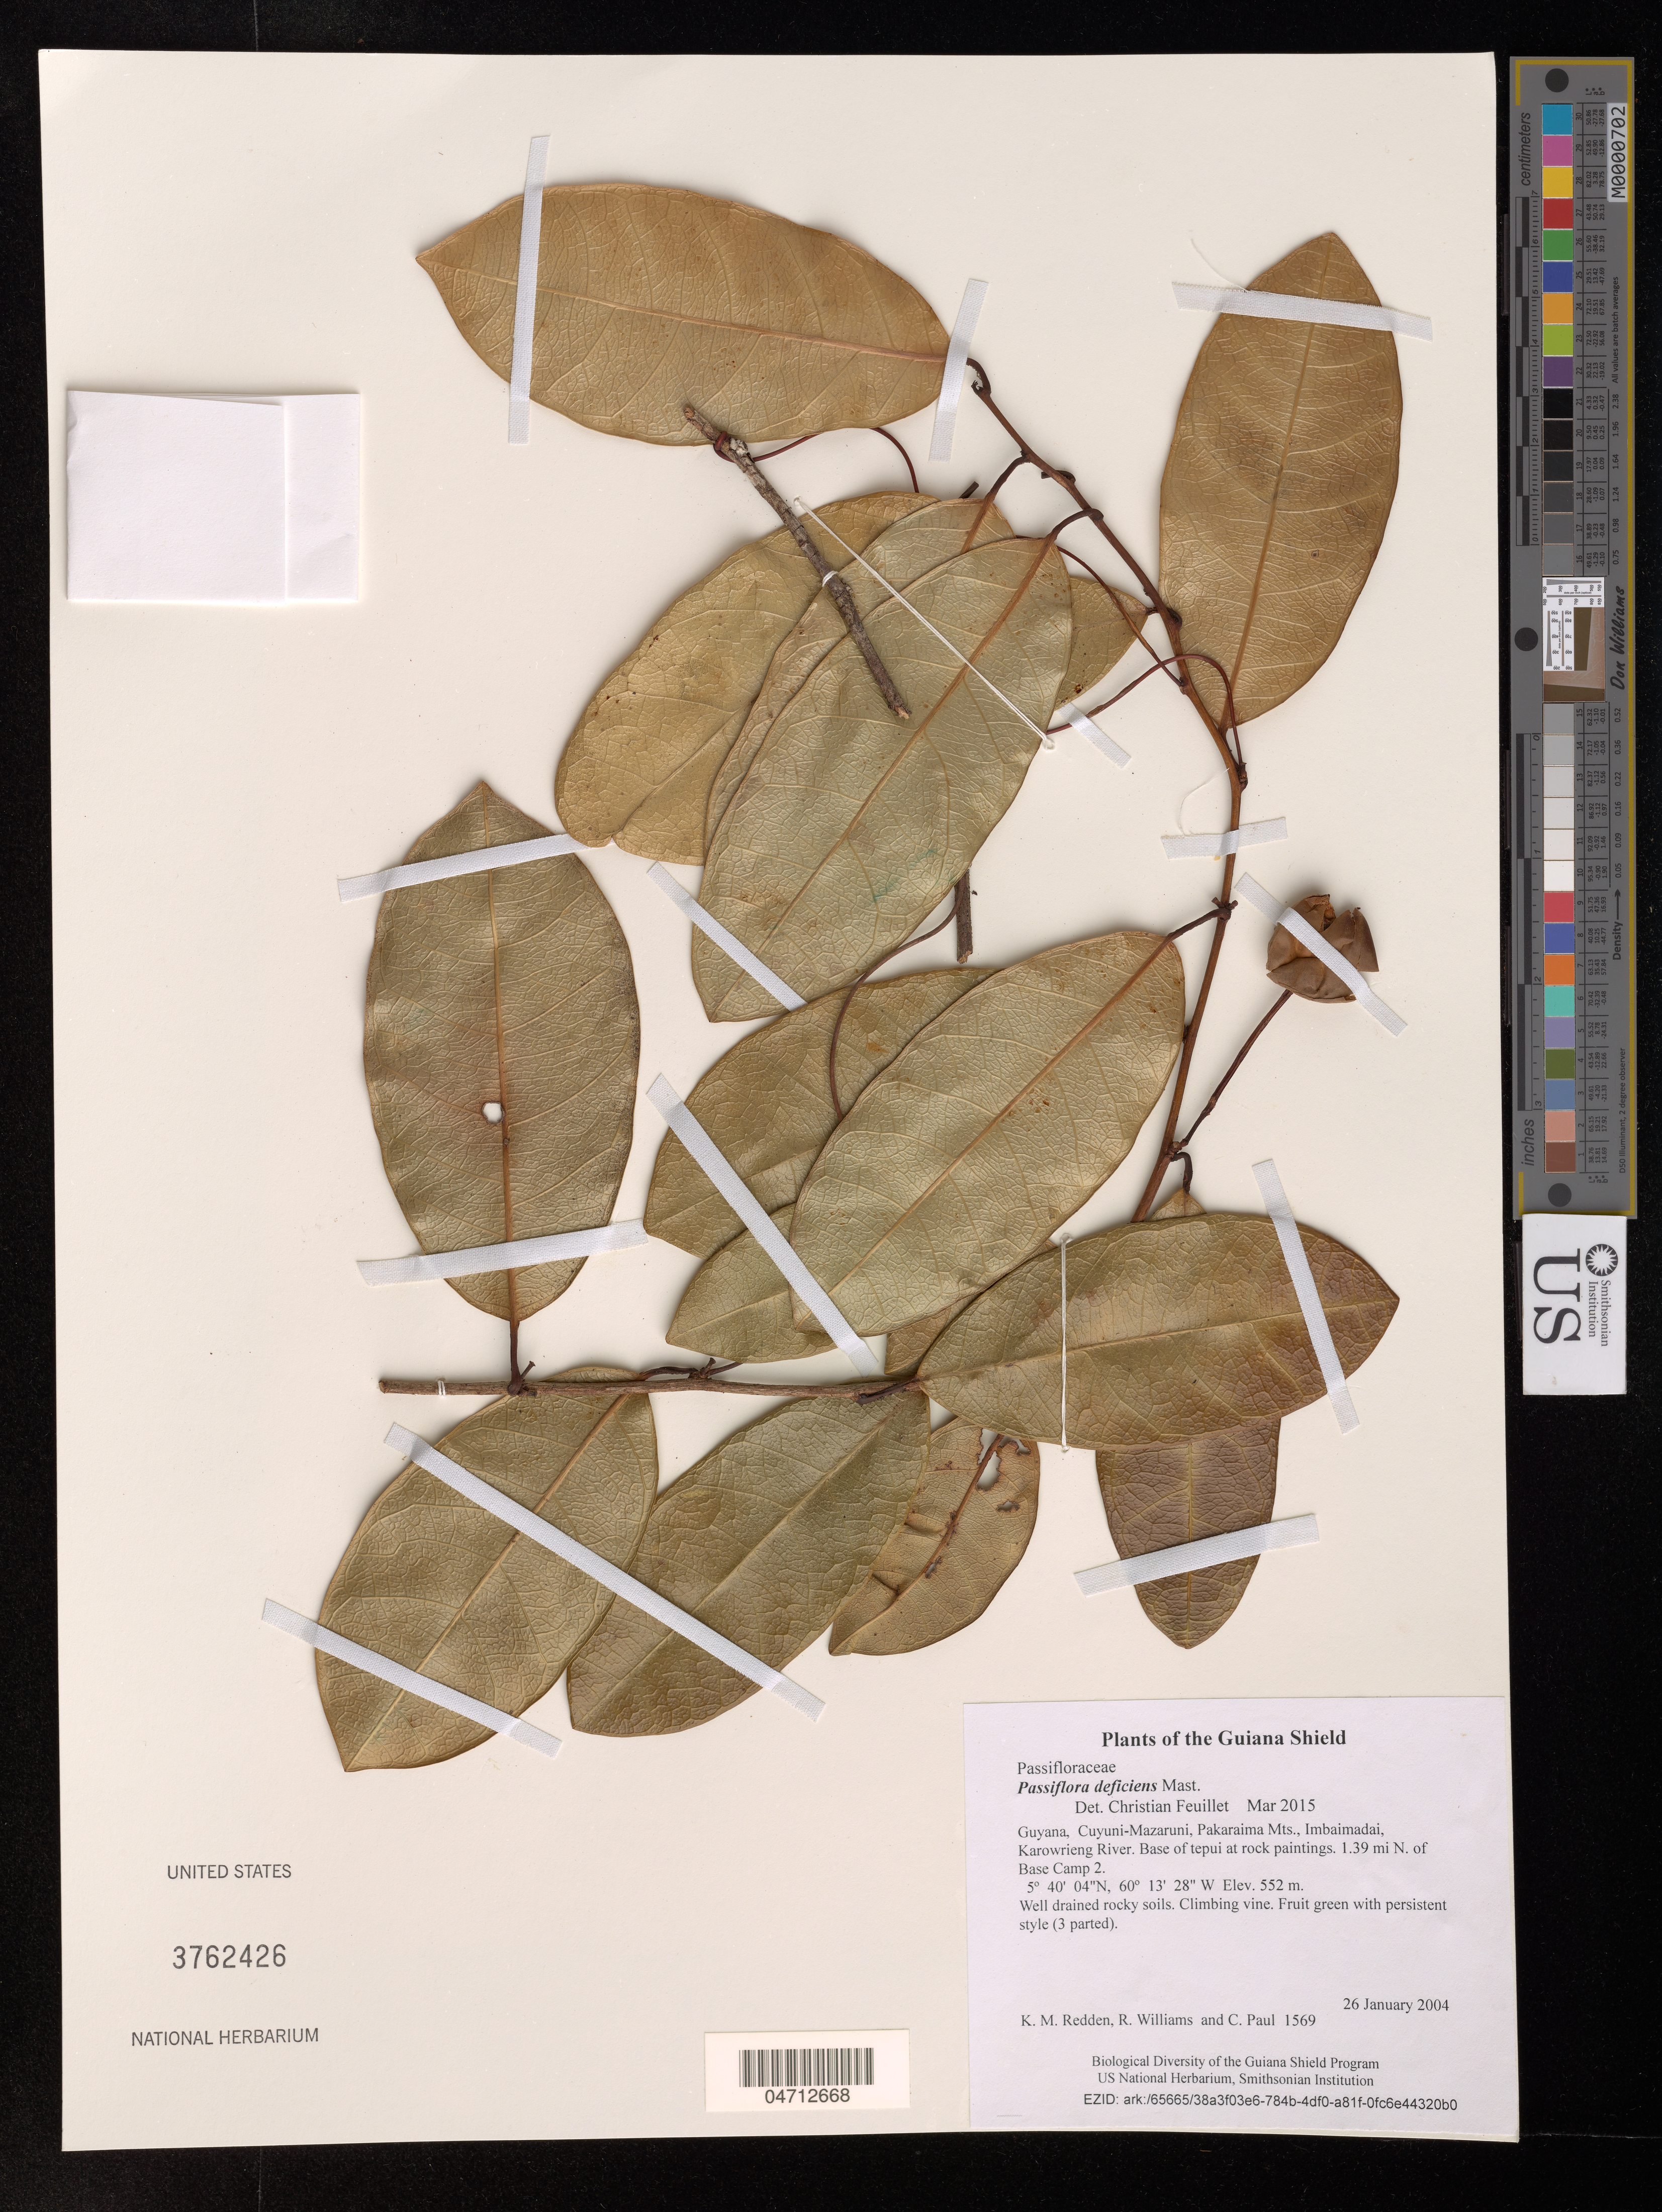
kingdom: Plantae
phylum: Tracheophyta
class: Magnoliopsida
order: Malpighiales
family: Passifloraceae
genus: Passiflora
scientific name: Passiflora deficiens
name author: Mast.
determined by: Feuillet, C.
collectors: K. M. Redden, R. Williams & C. Paul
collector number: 1569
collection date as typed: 26 January 2004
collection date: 2004-01-26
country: Guyana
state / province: Cuyuni-Mazaruni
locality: Pakaraima Mts., Imbaimadai, Karowrieng River. Base of tepui at rock paintings. 1.39 mi N. of Base Camp 2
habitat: Well drained rocky soils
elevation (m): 552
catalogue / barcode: US 3762426